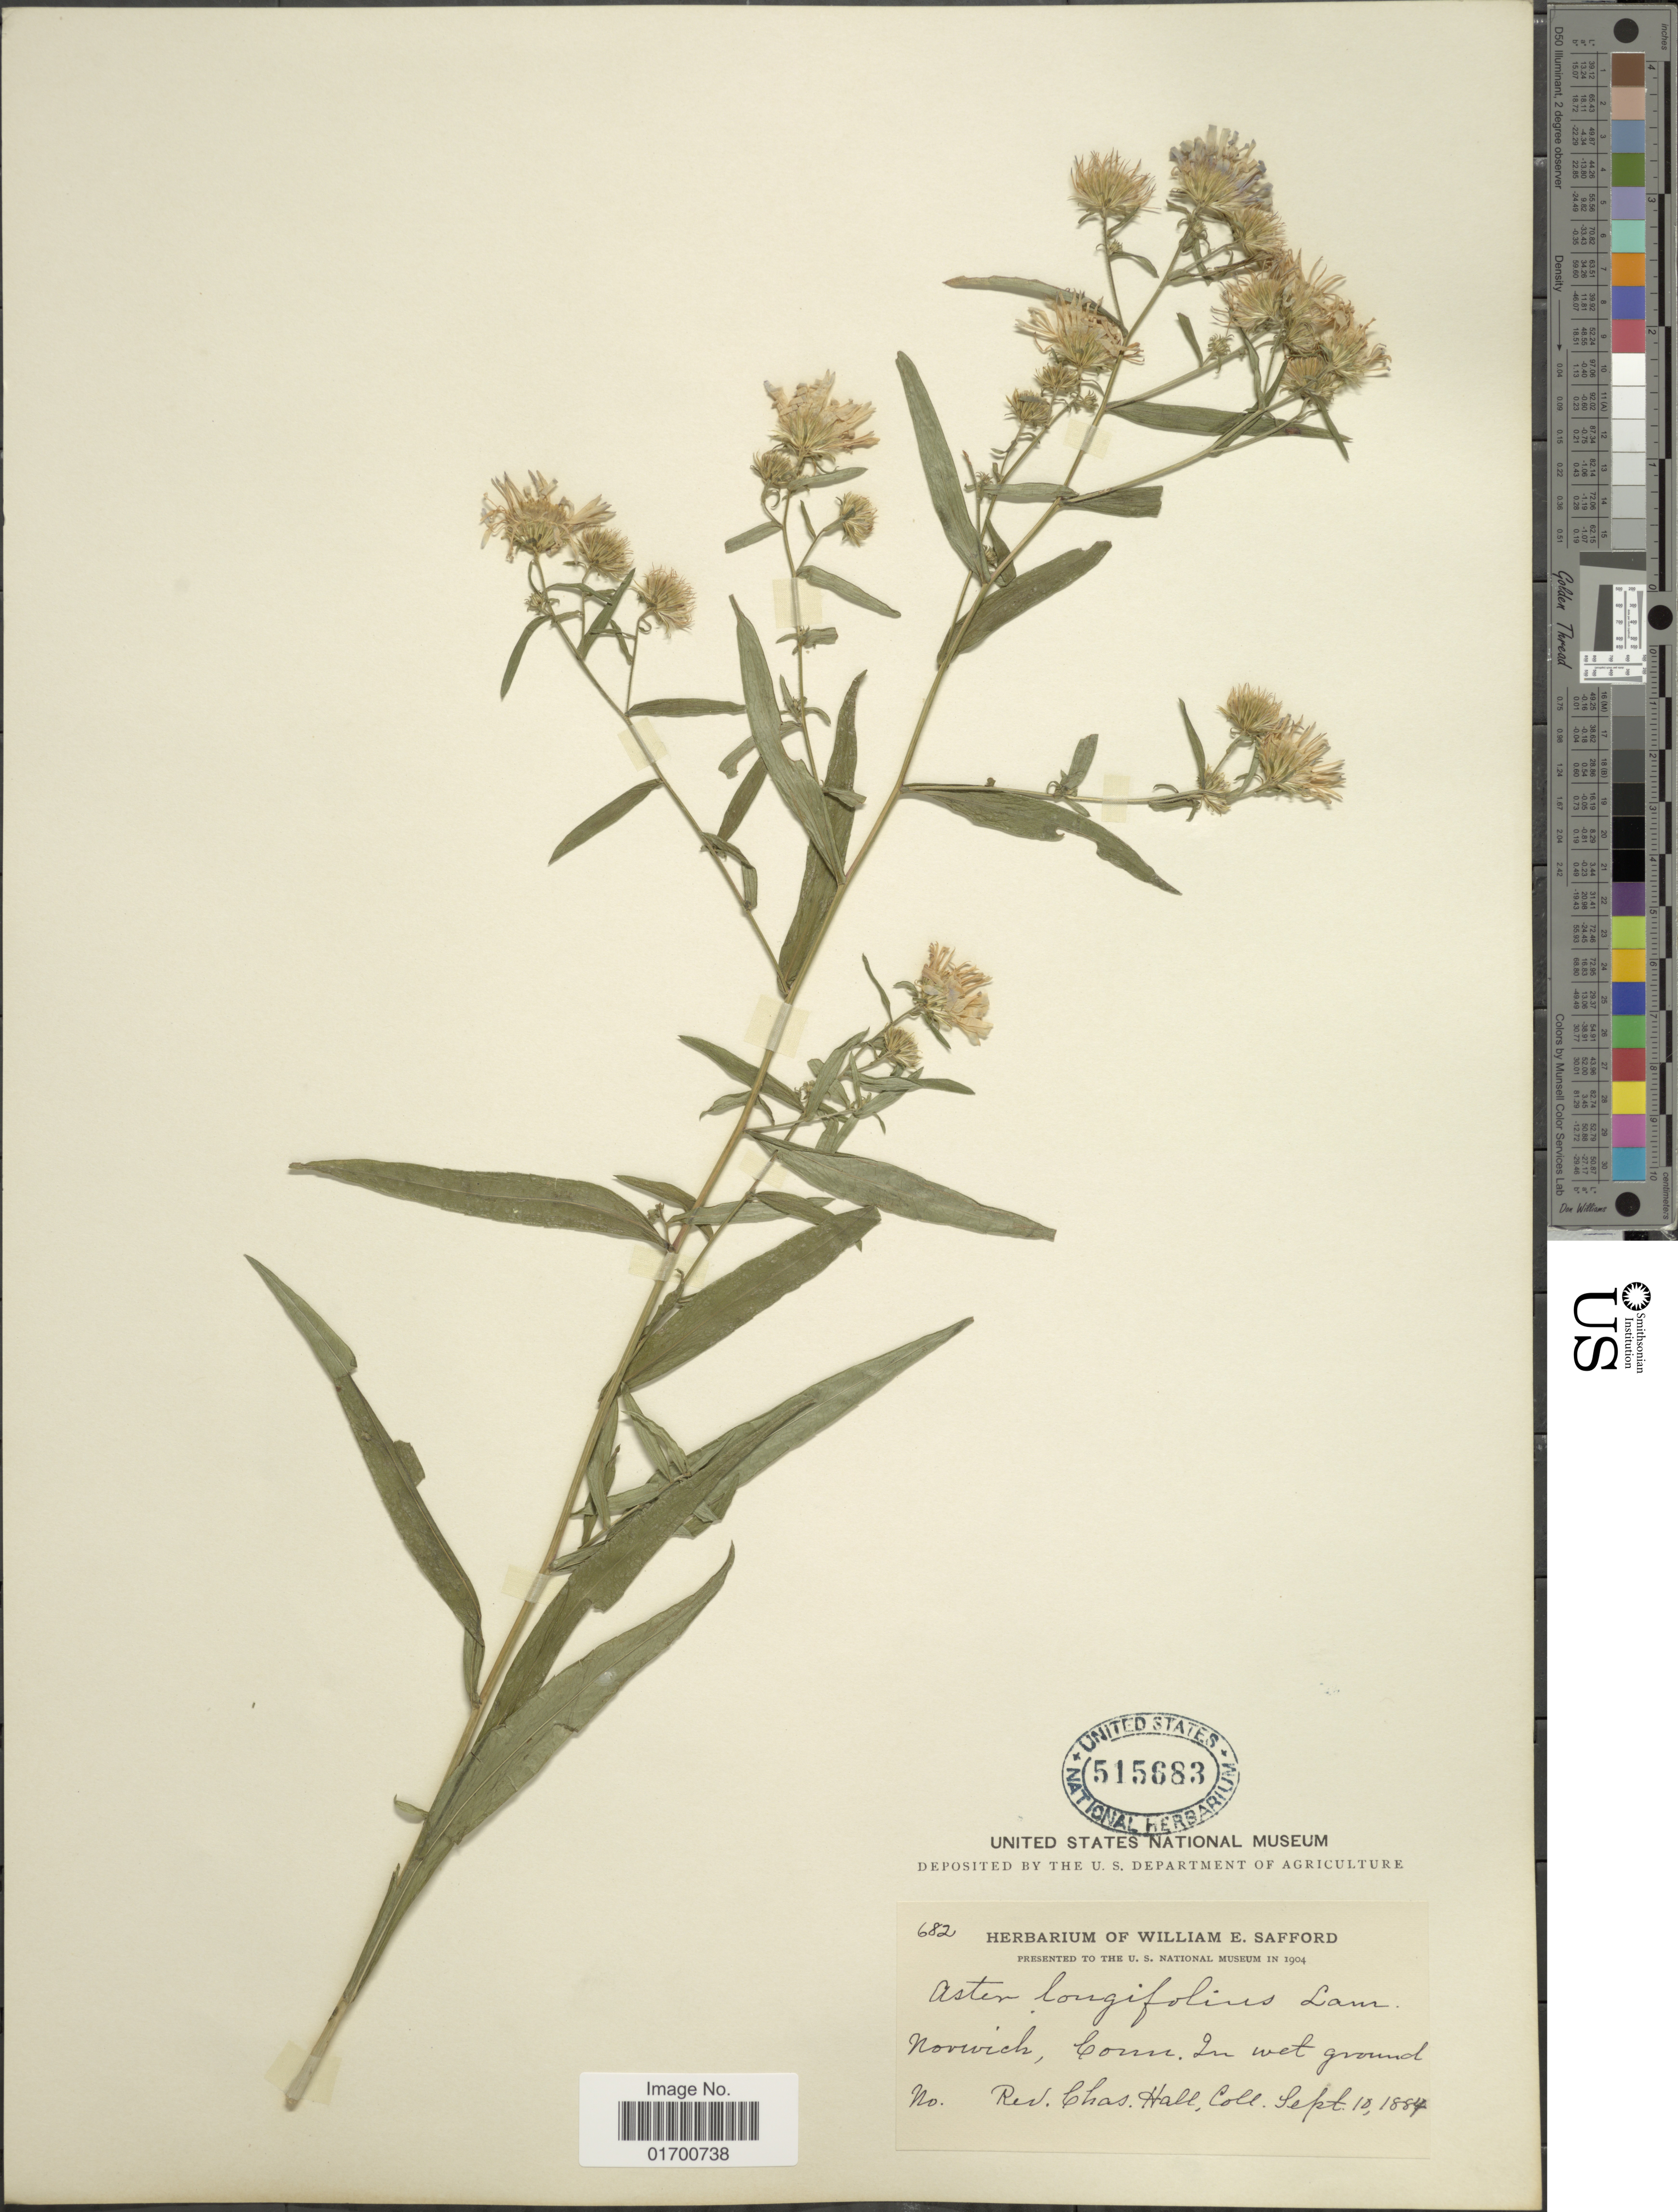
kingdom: Plantae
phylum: Tracheophyta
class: Magnoliopsida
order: Asterales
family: Asteraceae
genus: Symphyotrichum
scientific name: Symphyotrichum longifolium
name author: (Lam.) G.L. Nesom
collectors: C. Hall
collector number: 682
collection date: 1884-09-10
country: United States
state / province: Connecticut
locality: Norwich, Conn., in wet ground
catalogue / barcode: US 515683